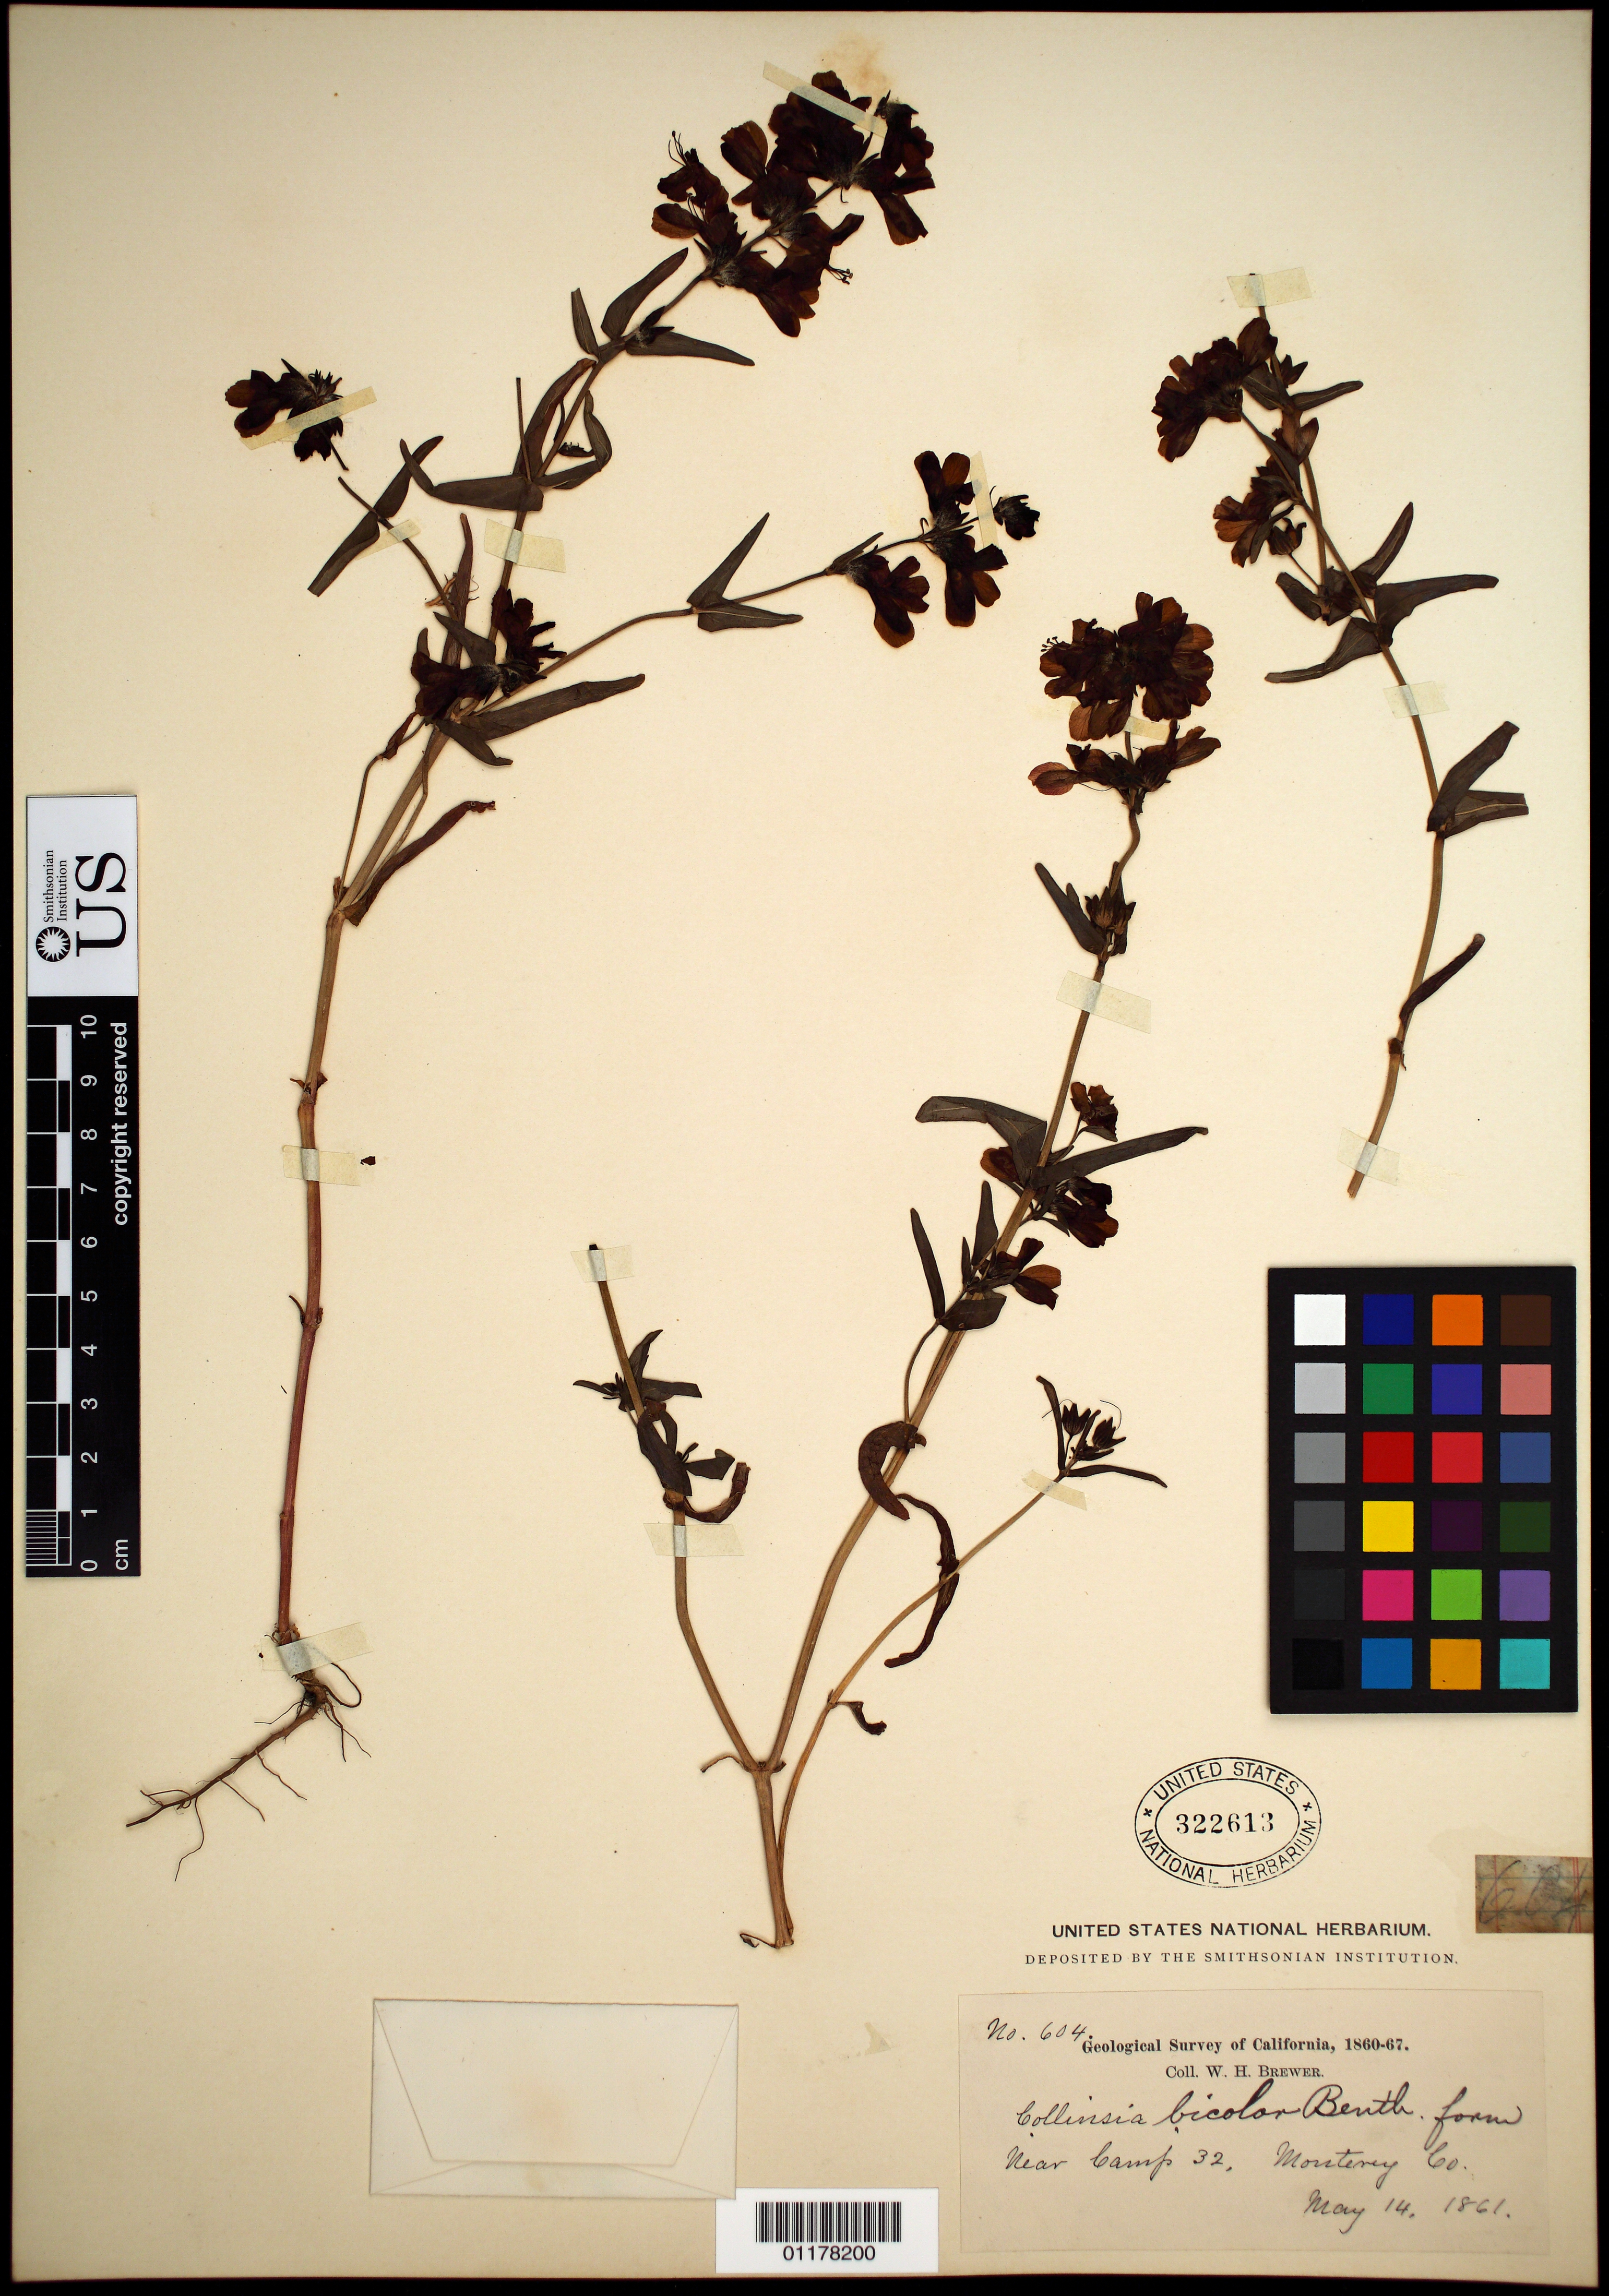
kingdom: Plantae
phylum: Tracheophyta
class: Magnoliopsida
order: Lamiales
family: Plantaginaceae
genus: Collinsia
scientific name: Collinsia bicolor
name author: Raf.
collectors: W. H. Brewer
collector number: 604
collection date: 1861-05-14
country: United States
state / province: California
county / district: Monterey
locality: near Camp 32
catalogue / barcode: US 322613